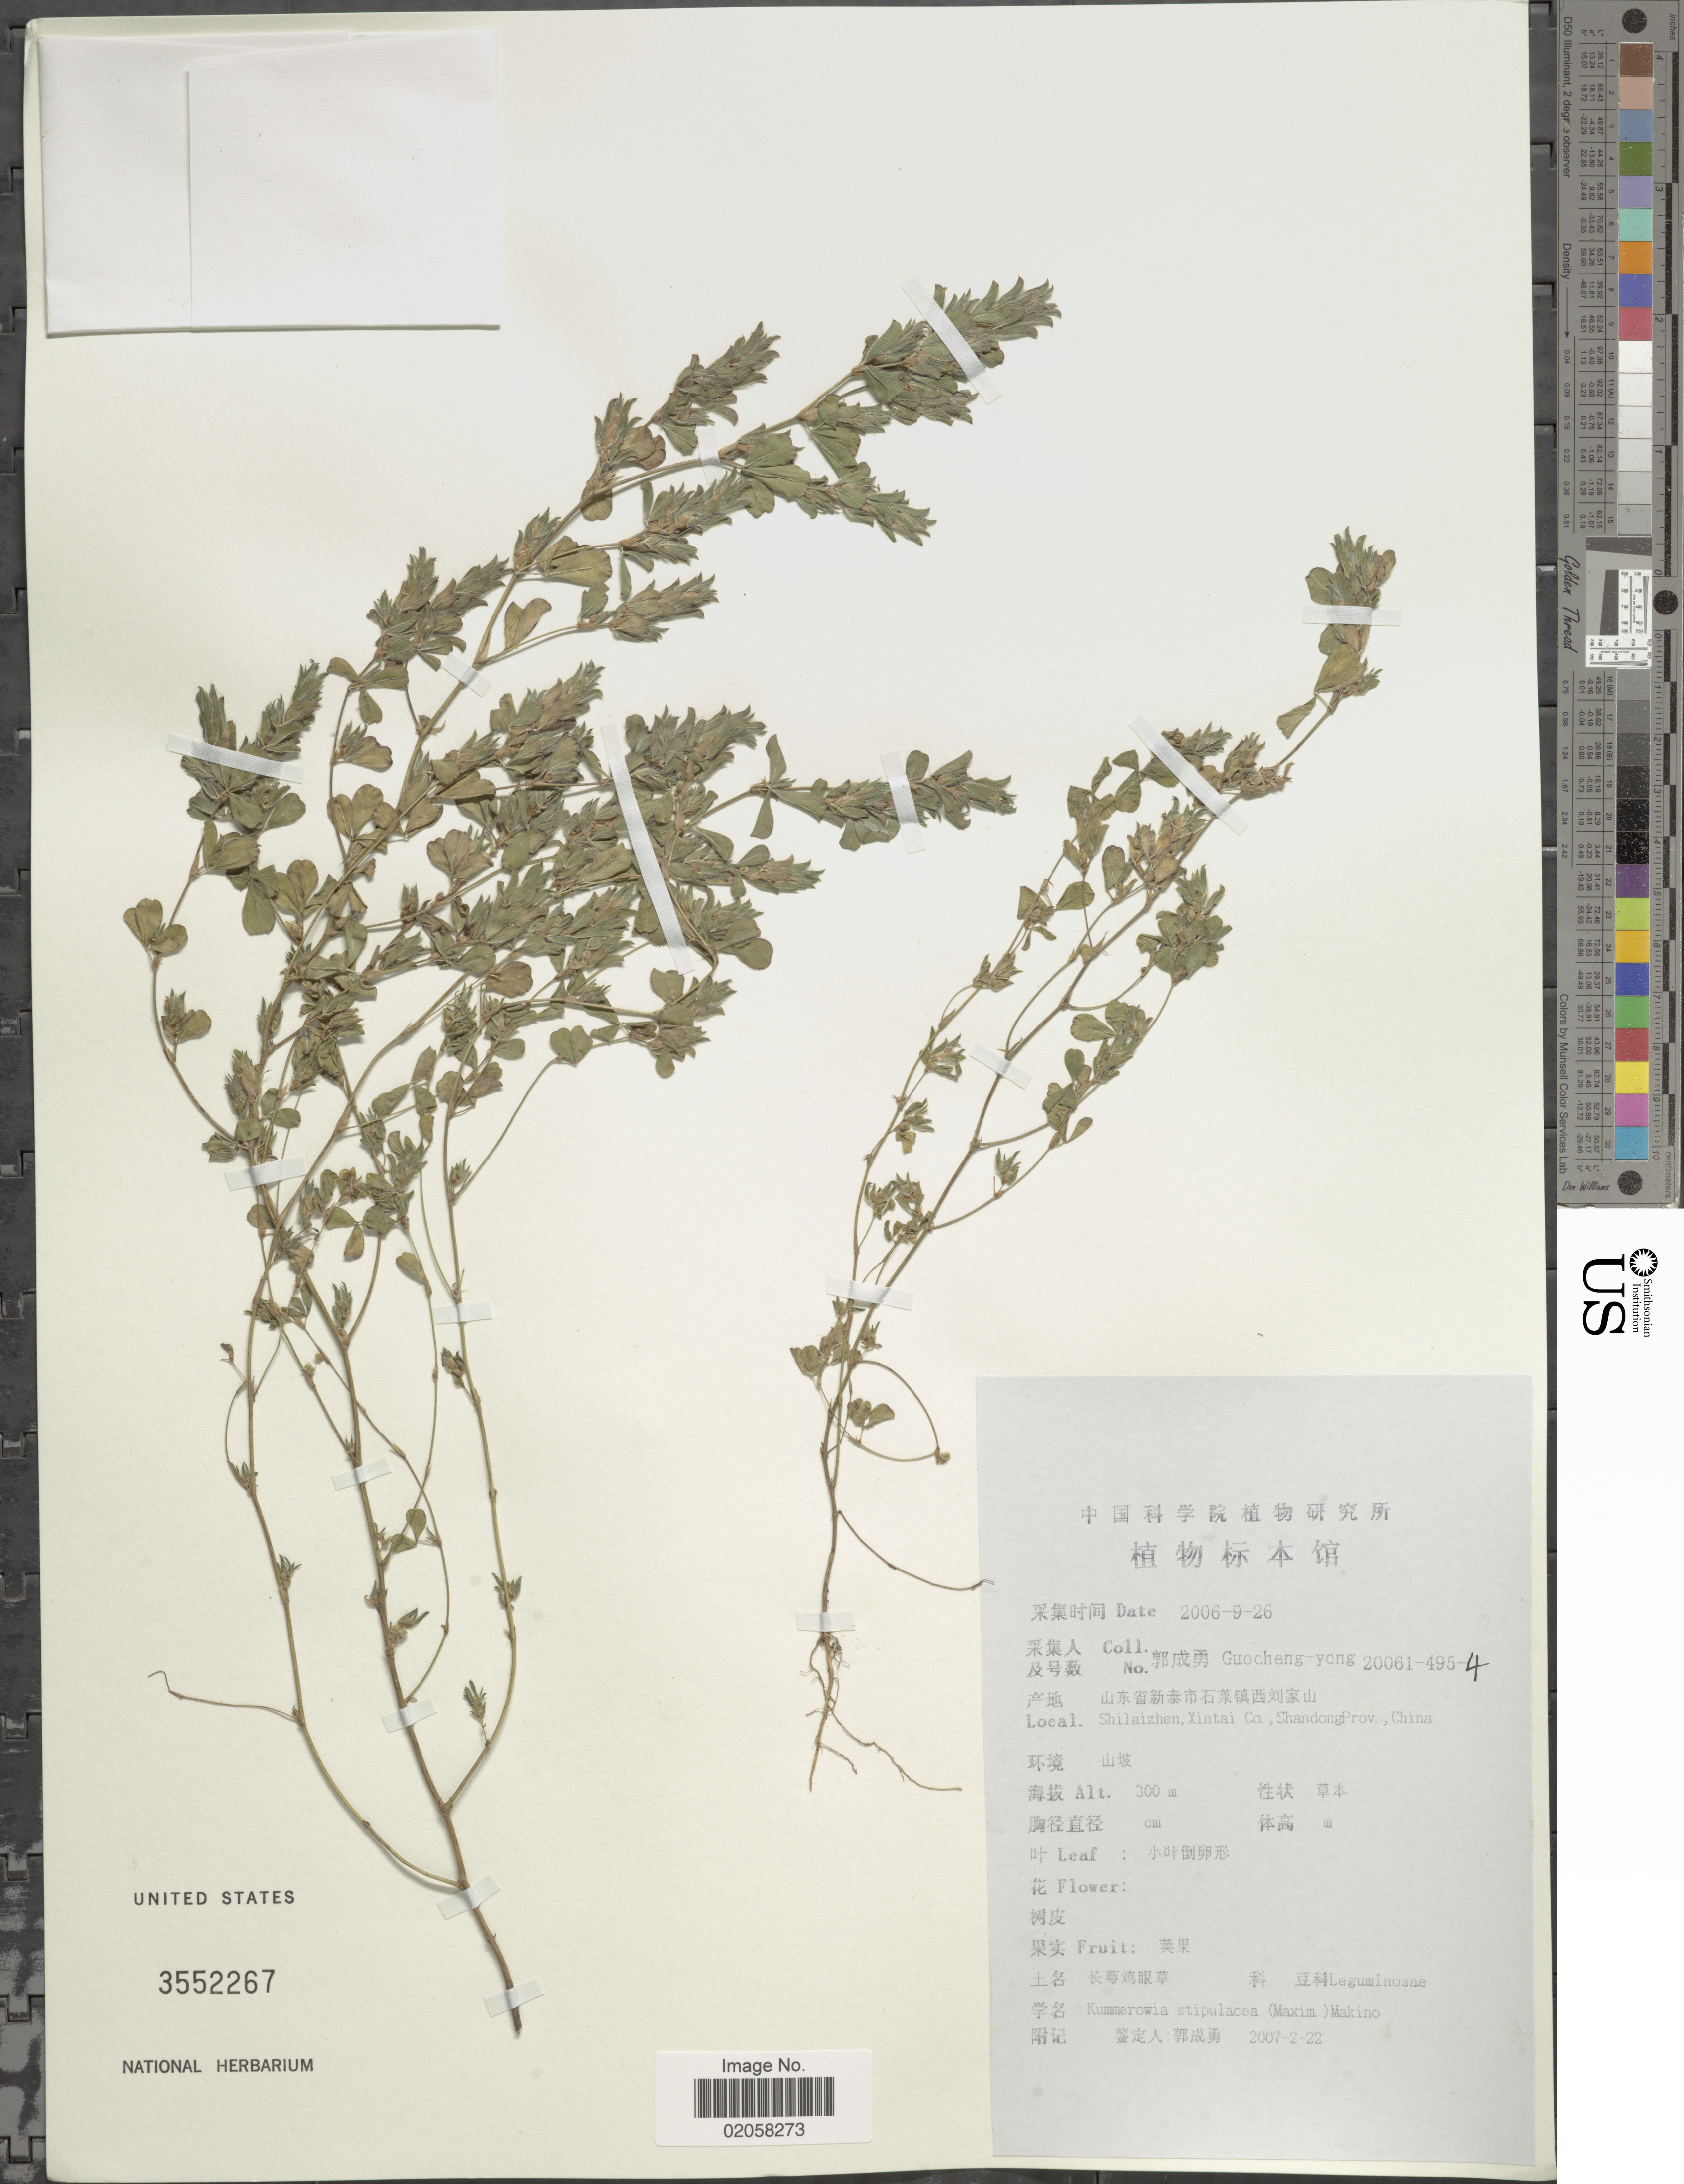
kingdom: Plantae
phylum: Tracheophyta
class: Magnoliopsida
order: Fabales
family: Fabaceae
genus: Kummerowia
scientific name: Kummerowia stipulacea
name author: (Maxim.) Makino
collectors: Guo cheng-yong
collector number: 20061-495-4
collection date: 2006-09-26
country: China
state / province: Shandong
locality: Shilaizhen, Xintai Co.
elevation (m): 300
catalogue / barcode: US 3552267